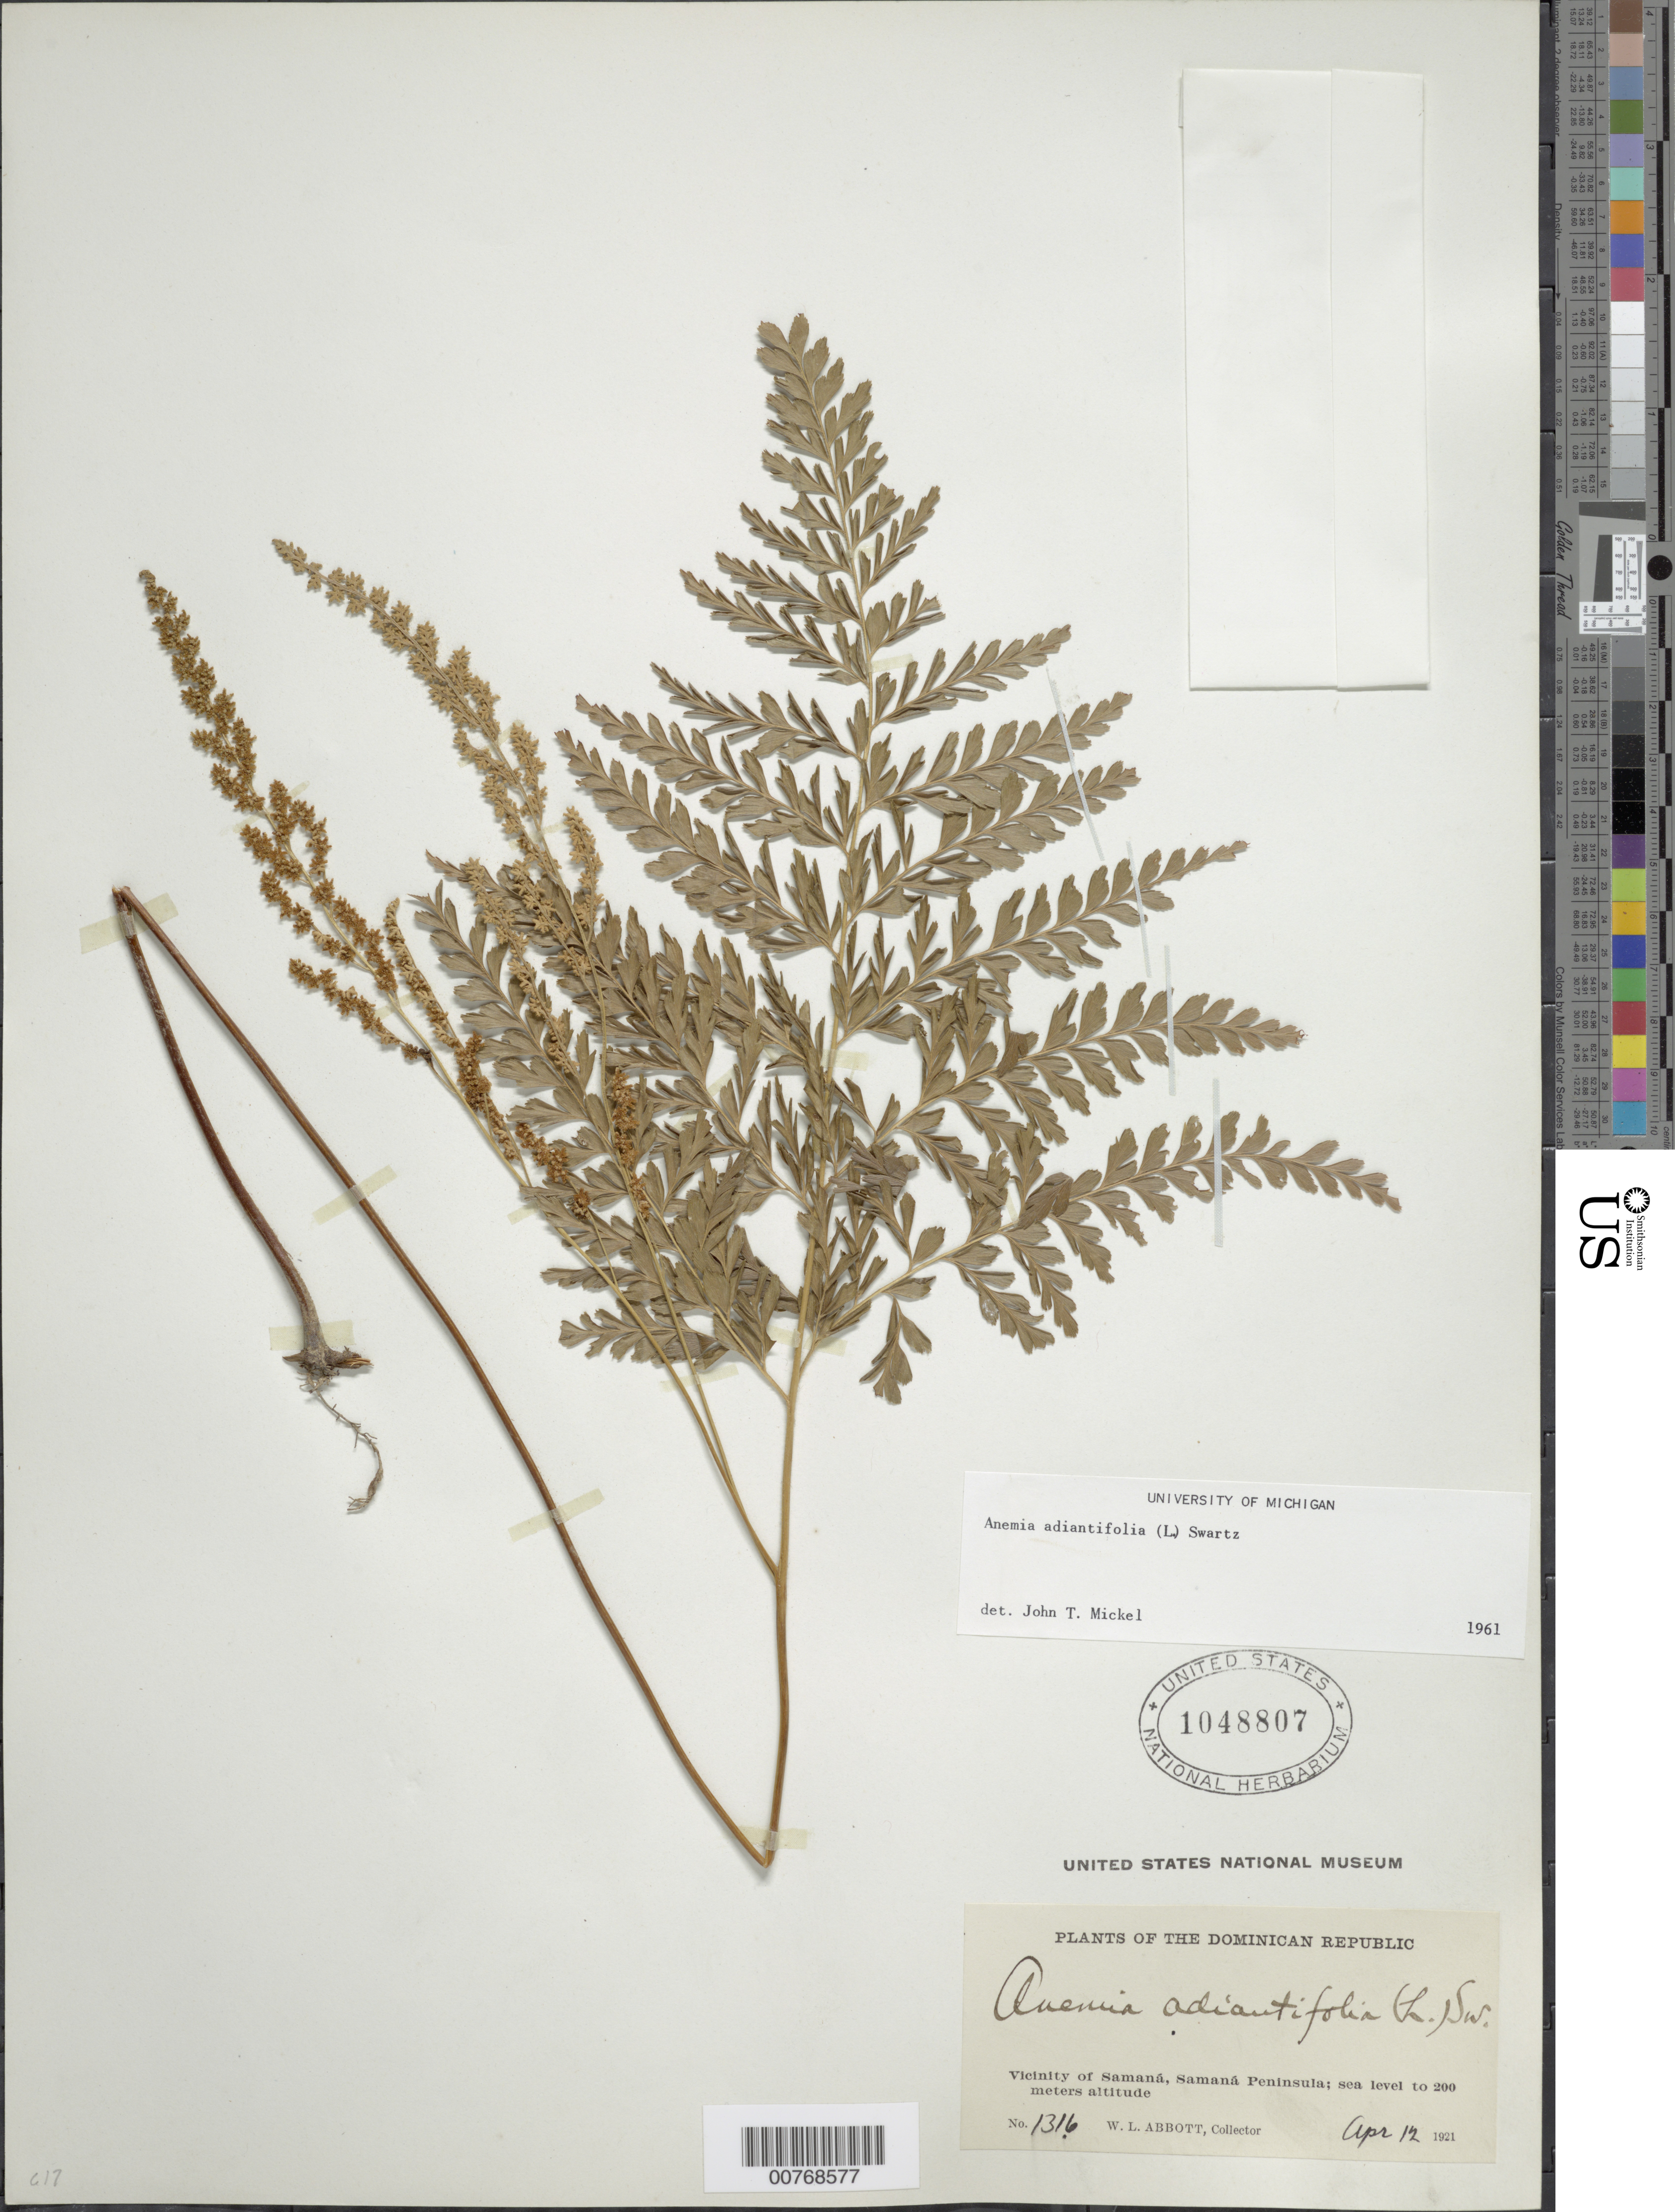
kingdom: Plantae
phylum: Tracheophyta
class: Polypodiopsida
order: Schizaeales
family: Anemiaceae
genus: Anemia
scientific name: Anemia adiantifolia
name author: (L.) Sw.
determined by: Mickel, J. T., (NY), New York Botanical Garden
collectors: W. L. Abbott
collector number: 1316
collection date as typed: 12 Apr 1910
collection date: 1910-04-12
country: Dominican Republic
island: Hispaniola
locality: Vicinity of Samaná Peninsula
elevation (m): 0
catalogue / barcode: US 1048807